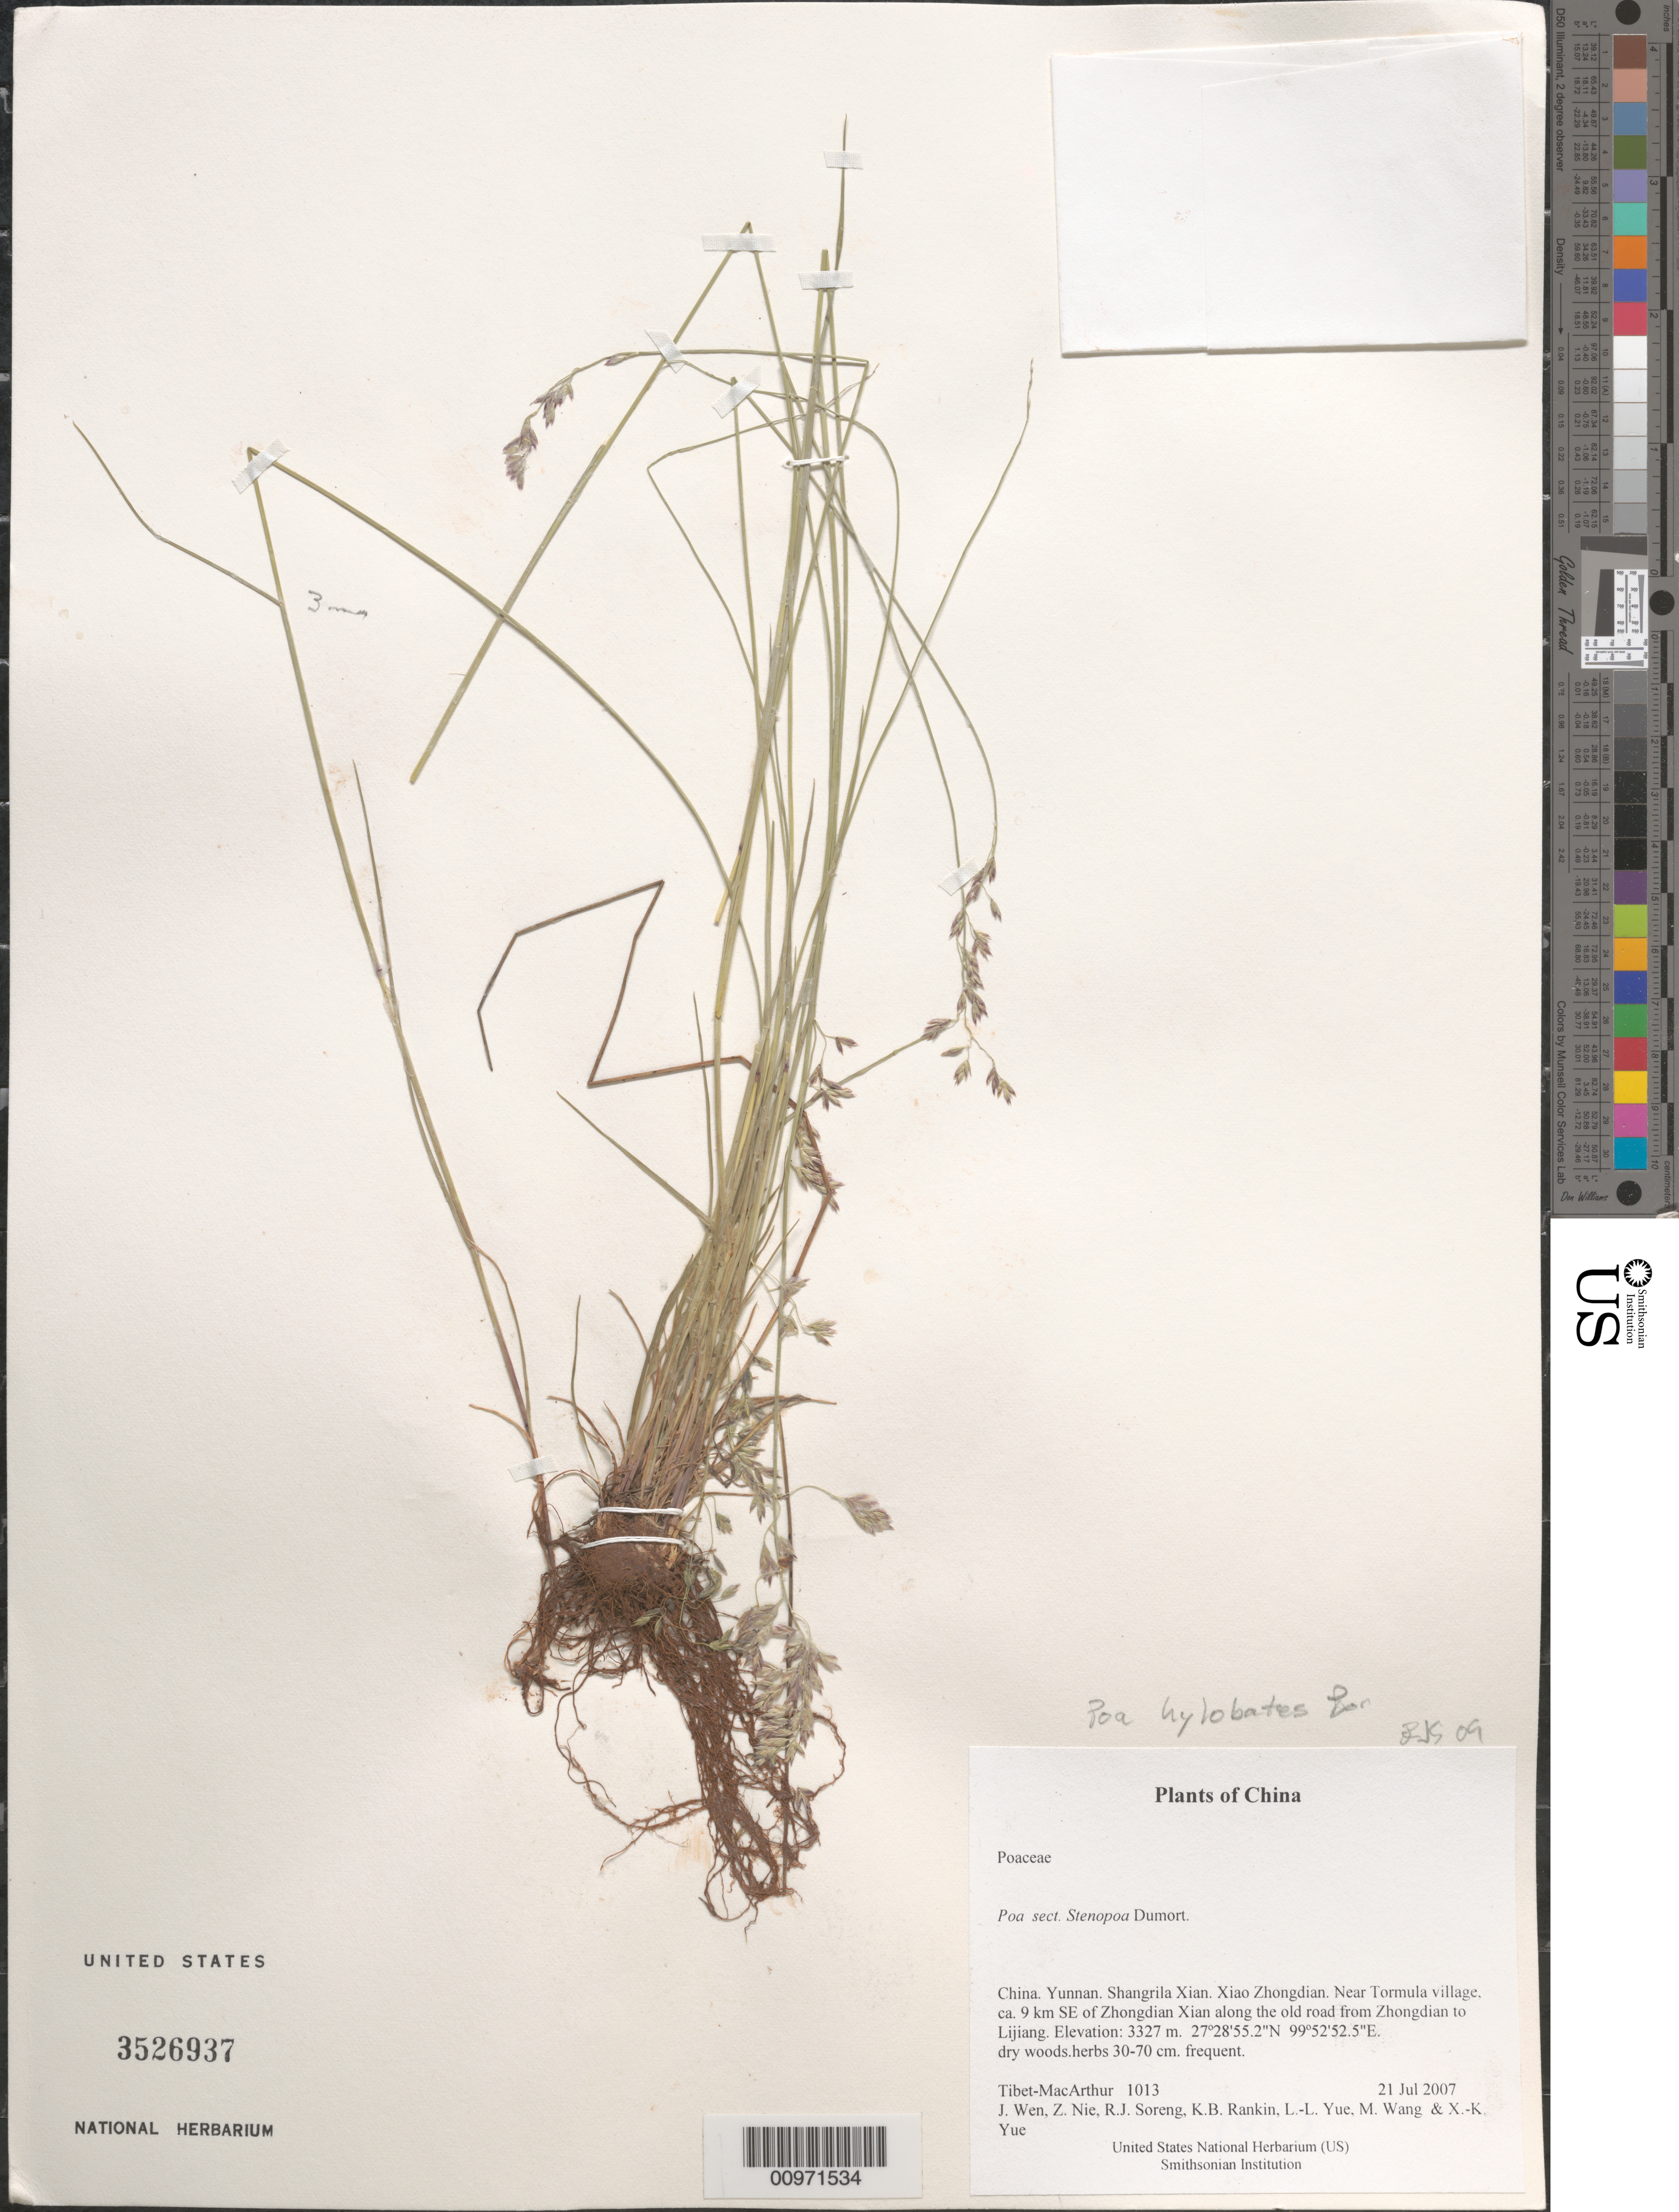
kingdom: Plantae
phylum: Tracheophyta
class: Liliopsida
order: Poales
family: Poaceae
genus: Poa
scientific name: Poa hylobates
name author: Bor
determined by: Soreng, Robert J., Research Associate (BOT), Smithsonian Institution - National Museum of Natural History (UNITED STATES)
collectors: Tibet-MacArthur, J. Wen, Z. Nie, R. J. Soreng, K. Rankin, L. Yue, M. Wang & X. Yue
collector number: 1013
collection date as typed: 21 Jul 2007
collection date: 2007-07-21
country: China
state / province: Yunnan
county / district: Shangrila Xian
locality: Xiao Zhongdian. Near Tormula village, ca. 9 km SE of Zhongdian Xian along the old road from Zhongdian to Lijiang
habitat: dry woods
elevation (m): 3327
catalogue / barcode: US 3526937